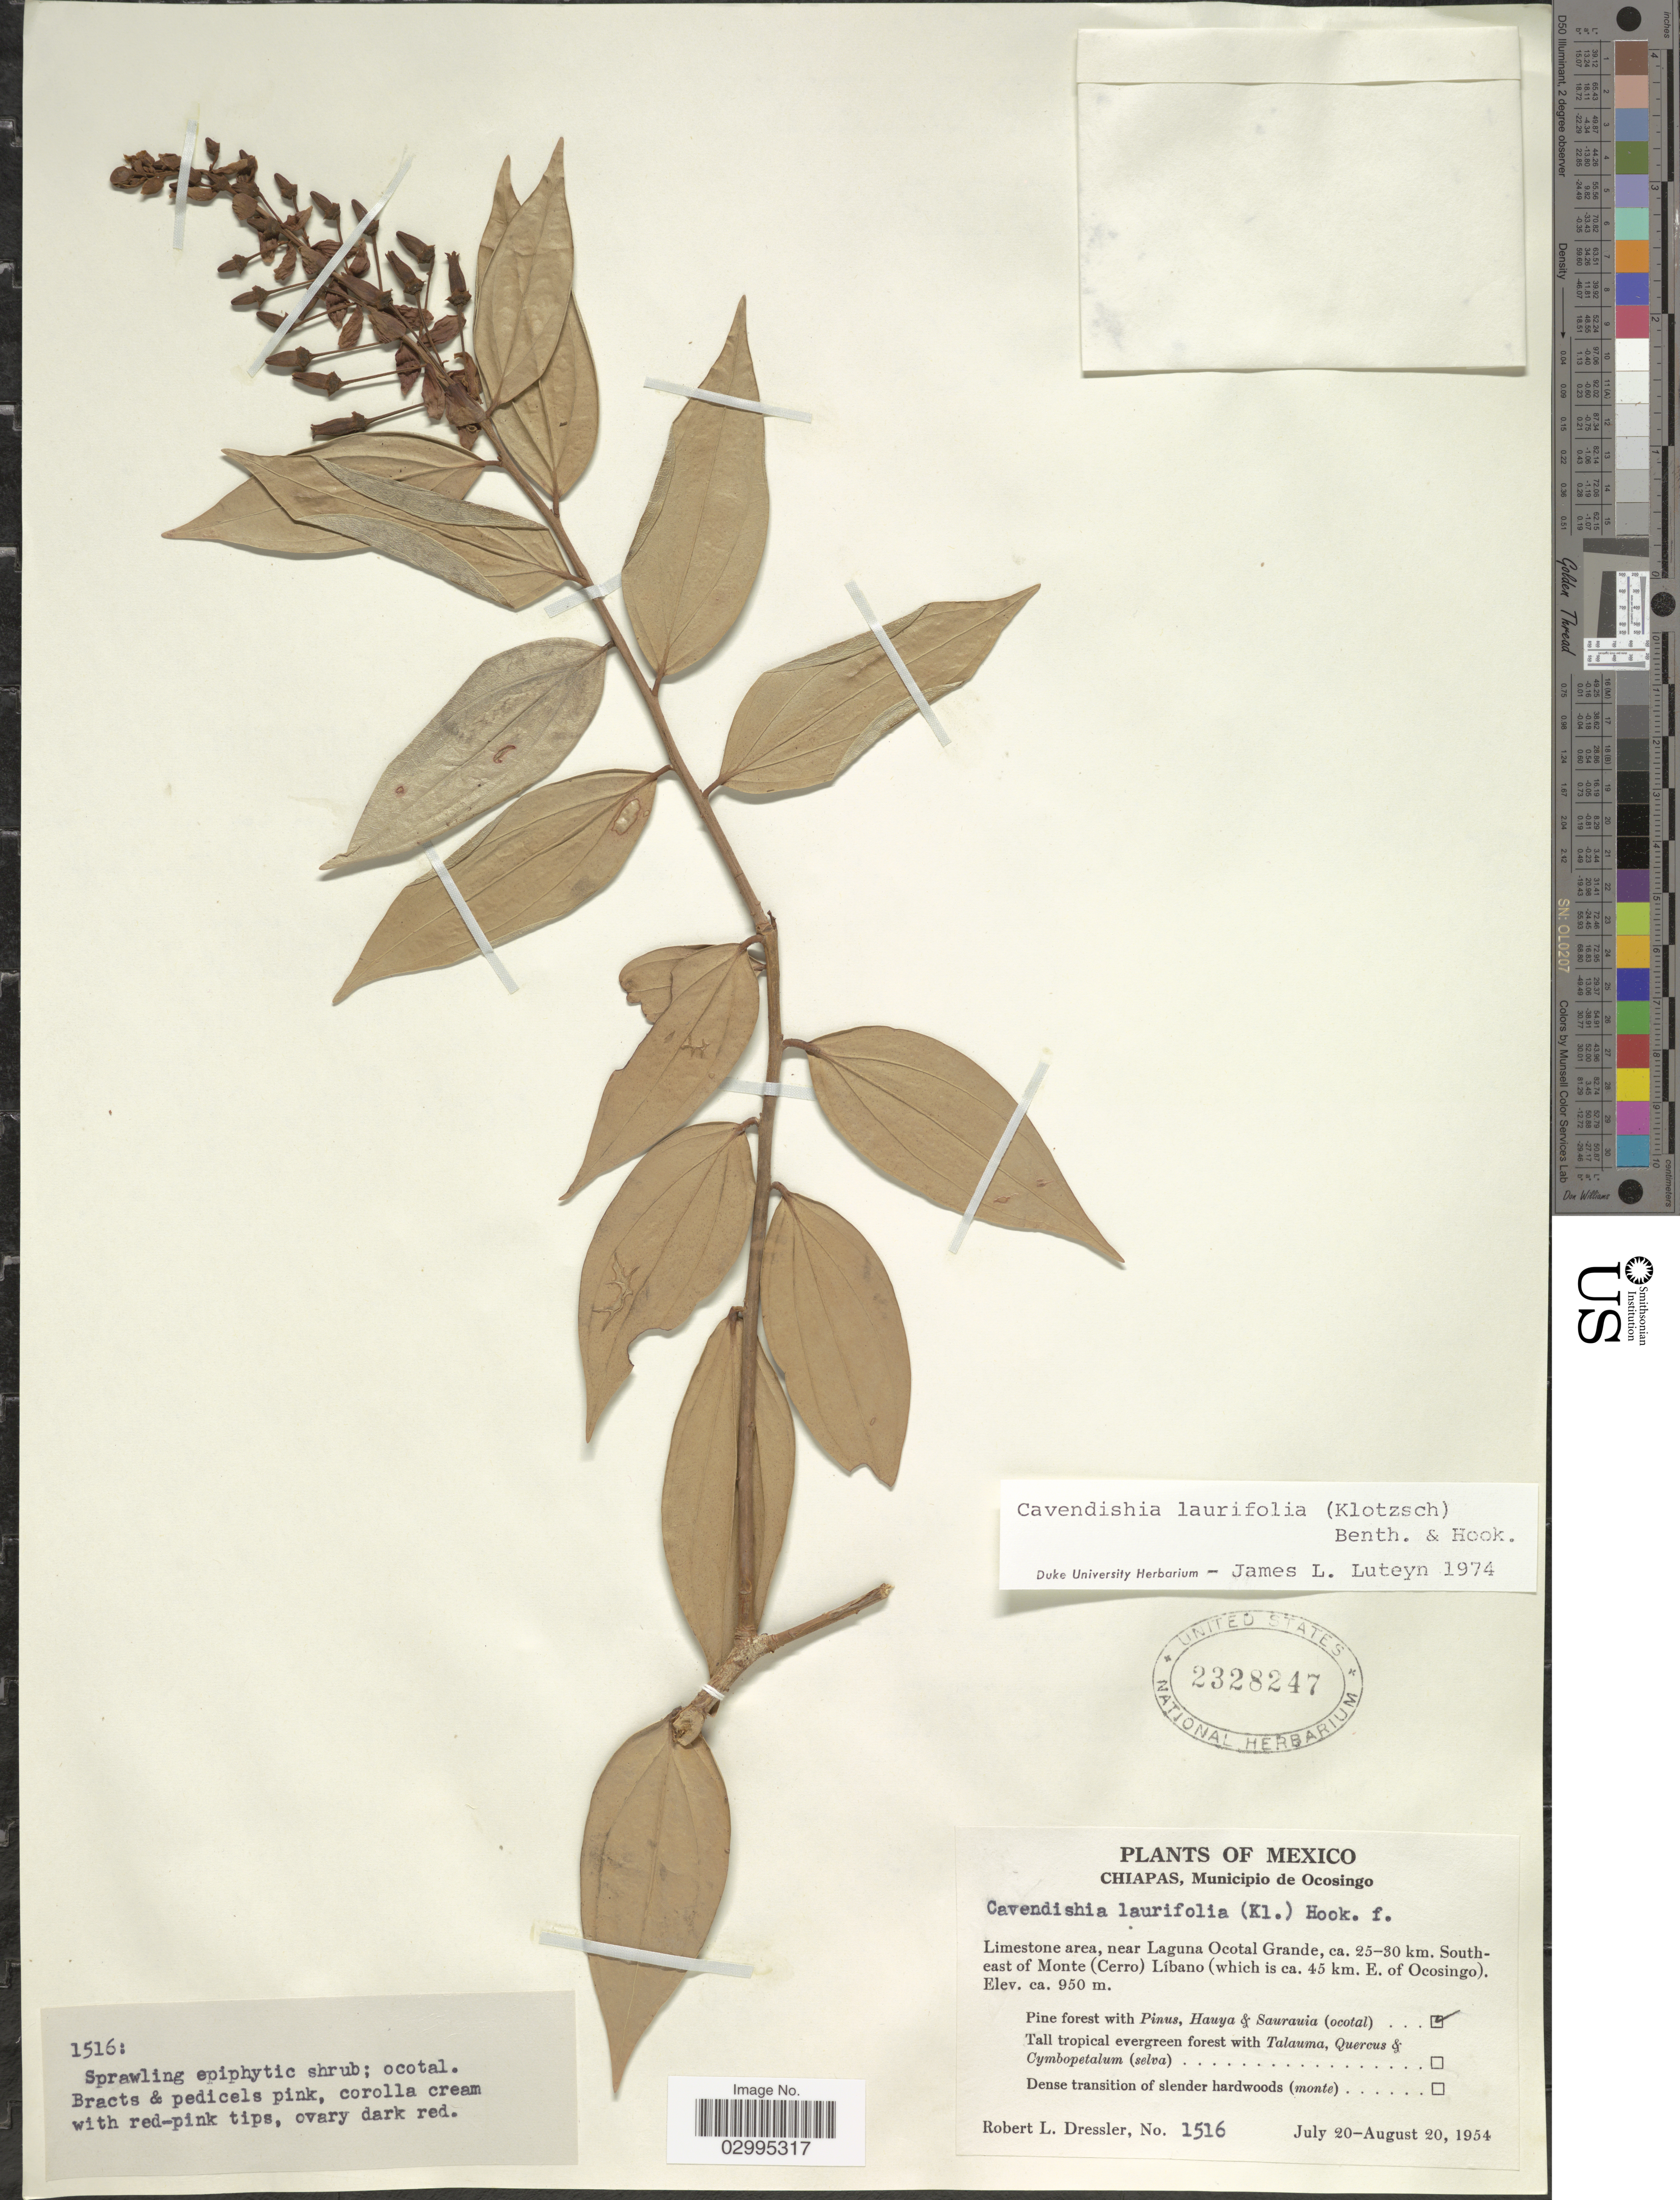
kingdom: Plantae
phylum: Tracheophyta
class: Magnoliopsida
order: Ericales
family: Ericaceae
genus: Cavendishia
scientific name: Cavendishia laurifolia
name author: (Klotzsch) Benth. & Hook. f.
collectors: R. Dressler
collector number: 1516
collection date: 1954-07-20/1954-08-20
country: Mexico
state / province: Chiapas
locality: Municipio de Ocosingo. Limestone area, near Laguna Ocotal Grande, ca. 25-30 km. Southeast of Monte (Cerro) Líbano (which is ca. 45 km. E. of Ocosingo).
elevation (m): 950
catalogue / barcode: US 2328247